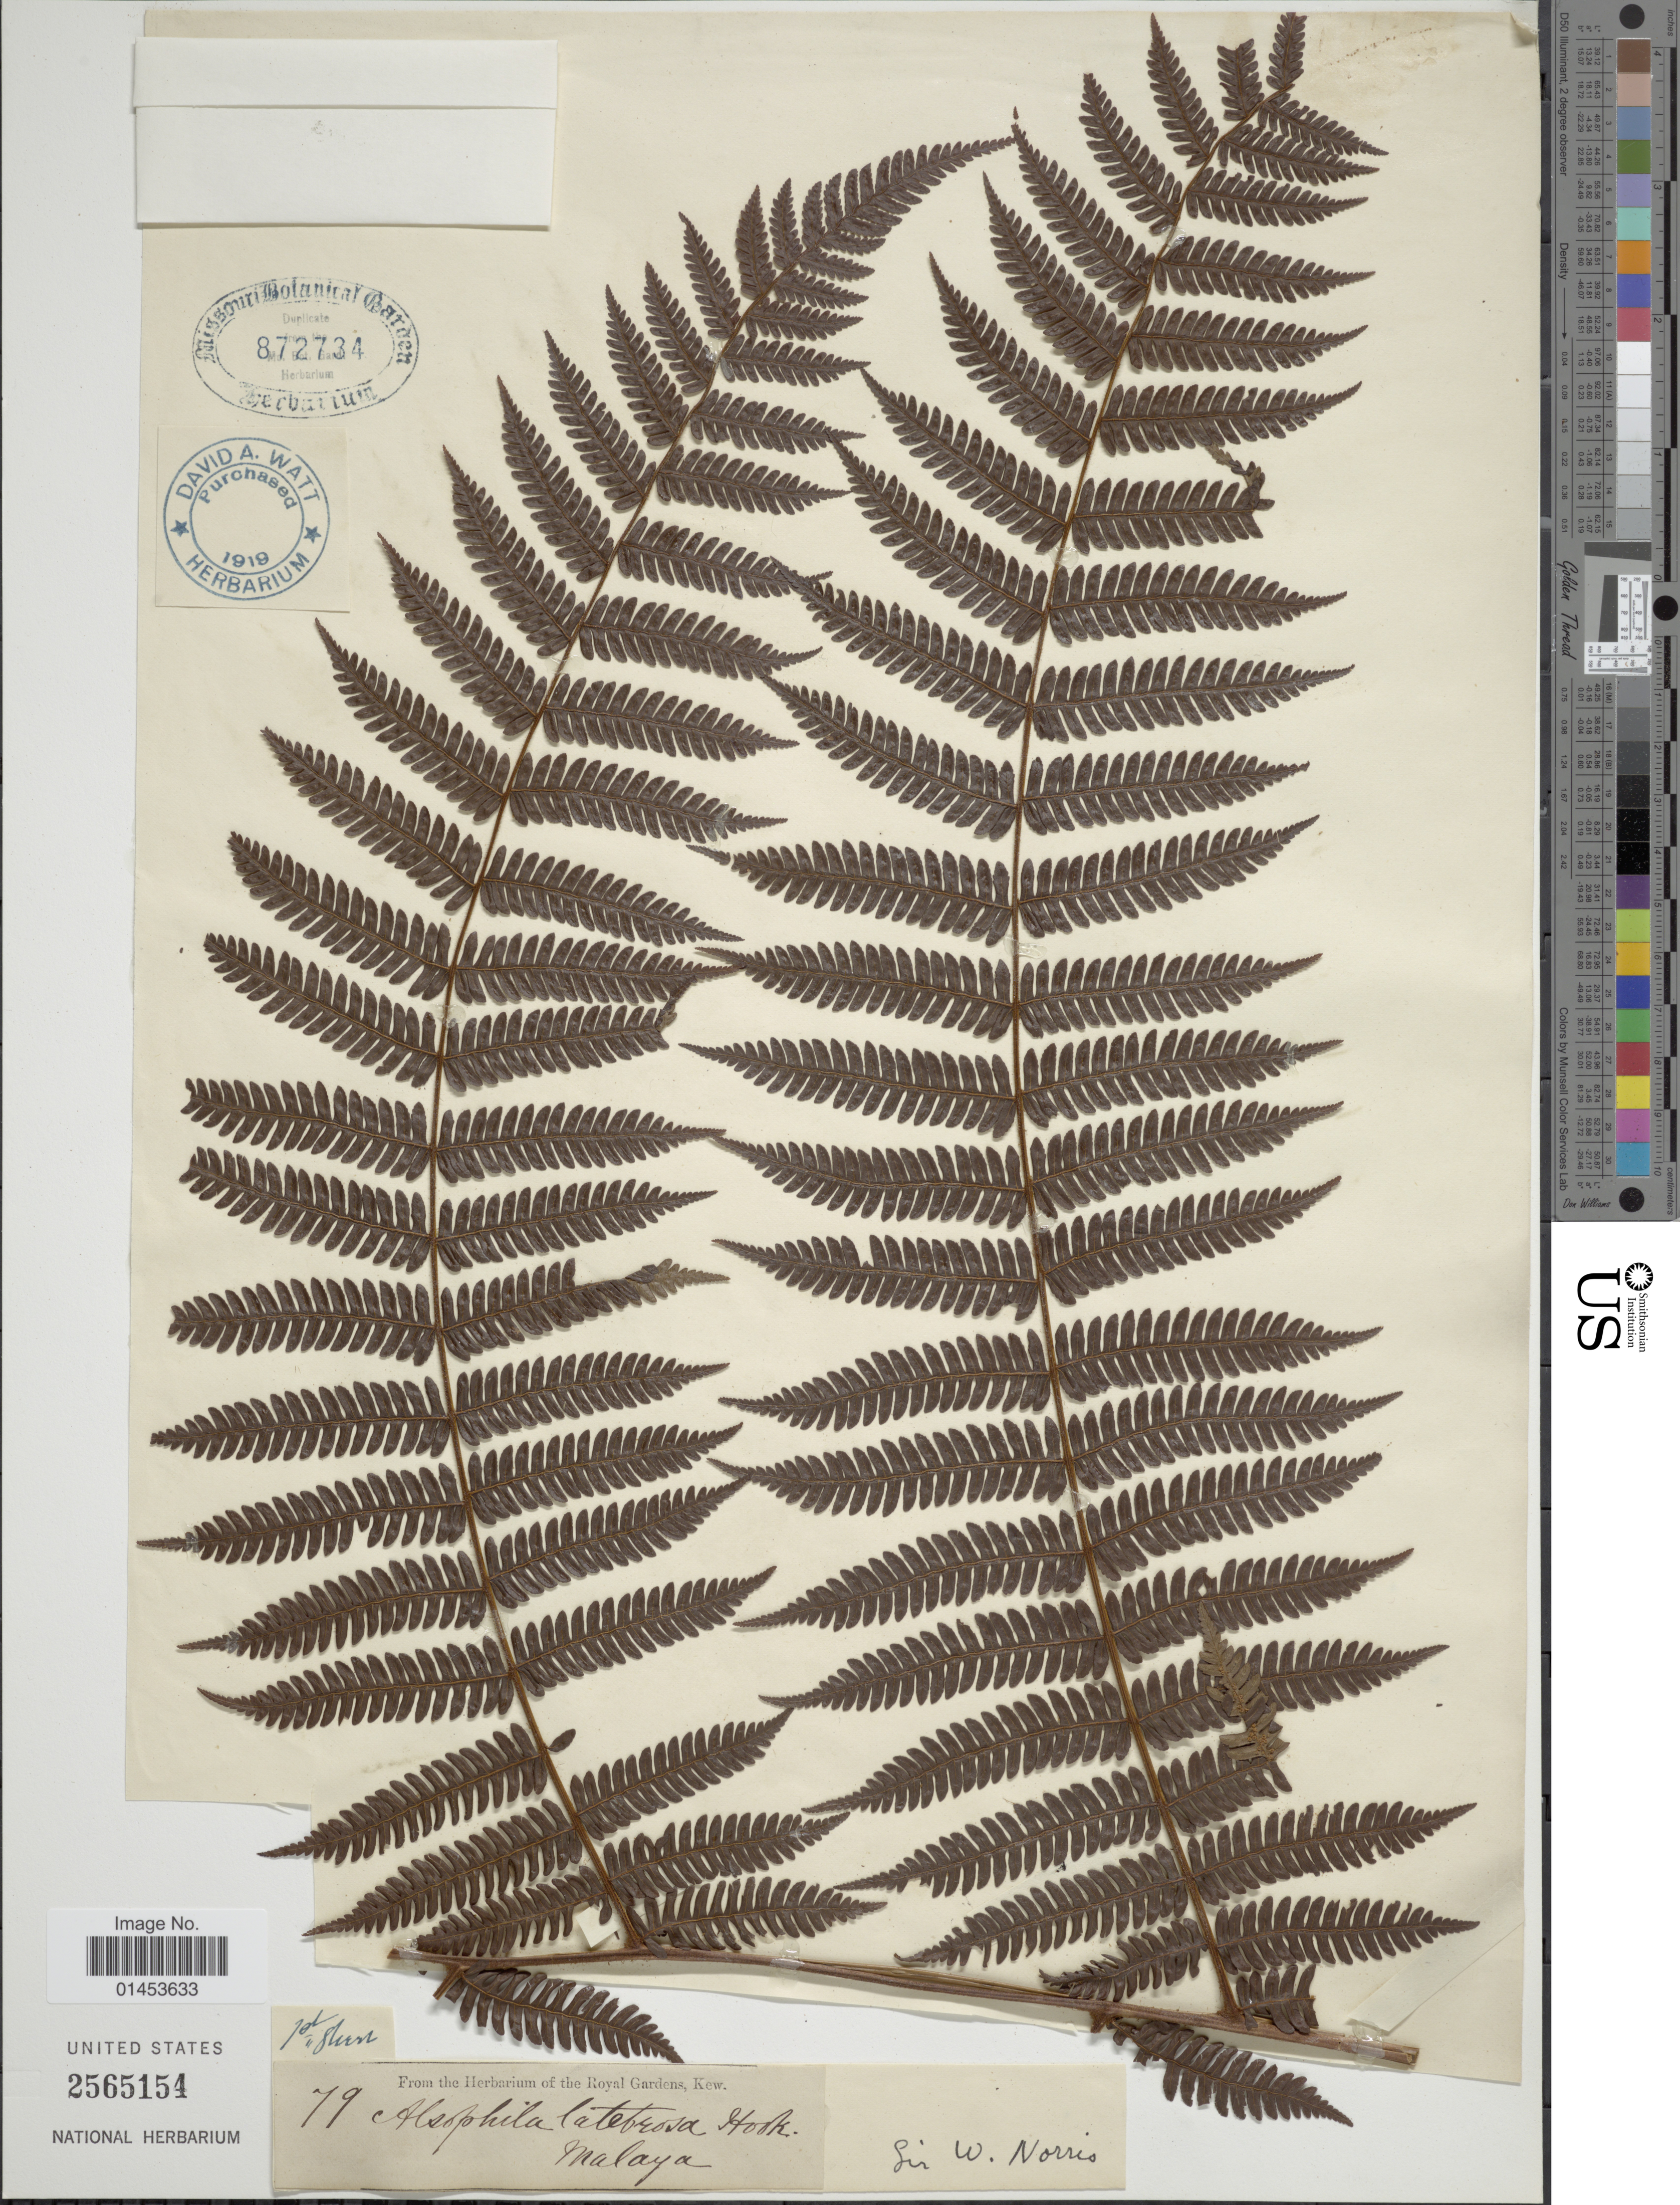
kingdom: Plantae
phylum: Tracheophyta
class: Polypodiopsida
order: Cyatheales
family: Cyatheaceae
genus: Cyathea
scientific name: Cyathea latebrosa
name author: (Wall. ex Hook.) Copel.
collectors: W. Norris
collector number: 79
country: Malaysia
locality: Malaya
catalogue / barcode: US 2565154